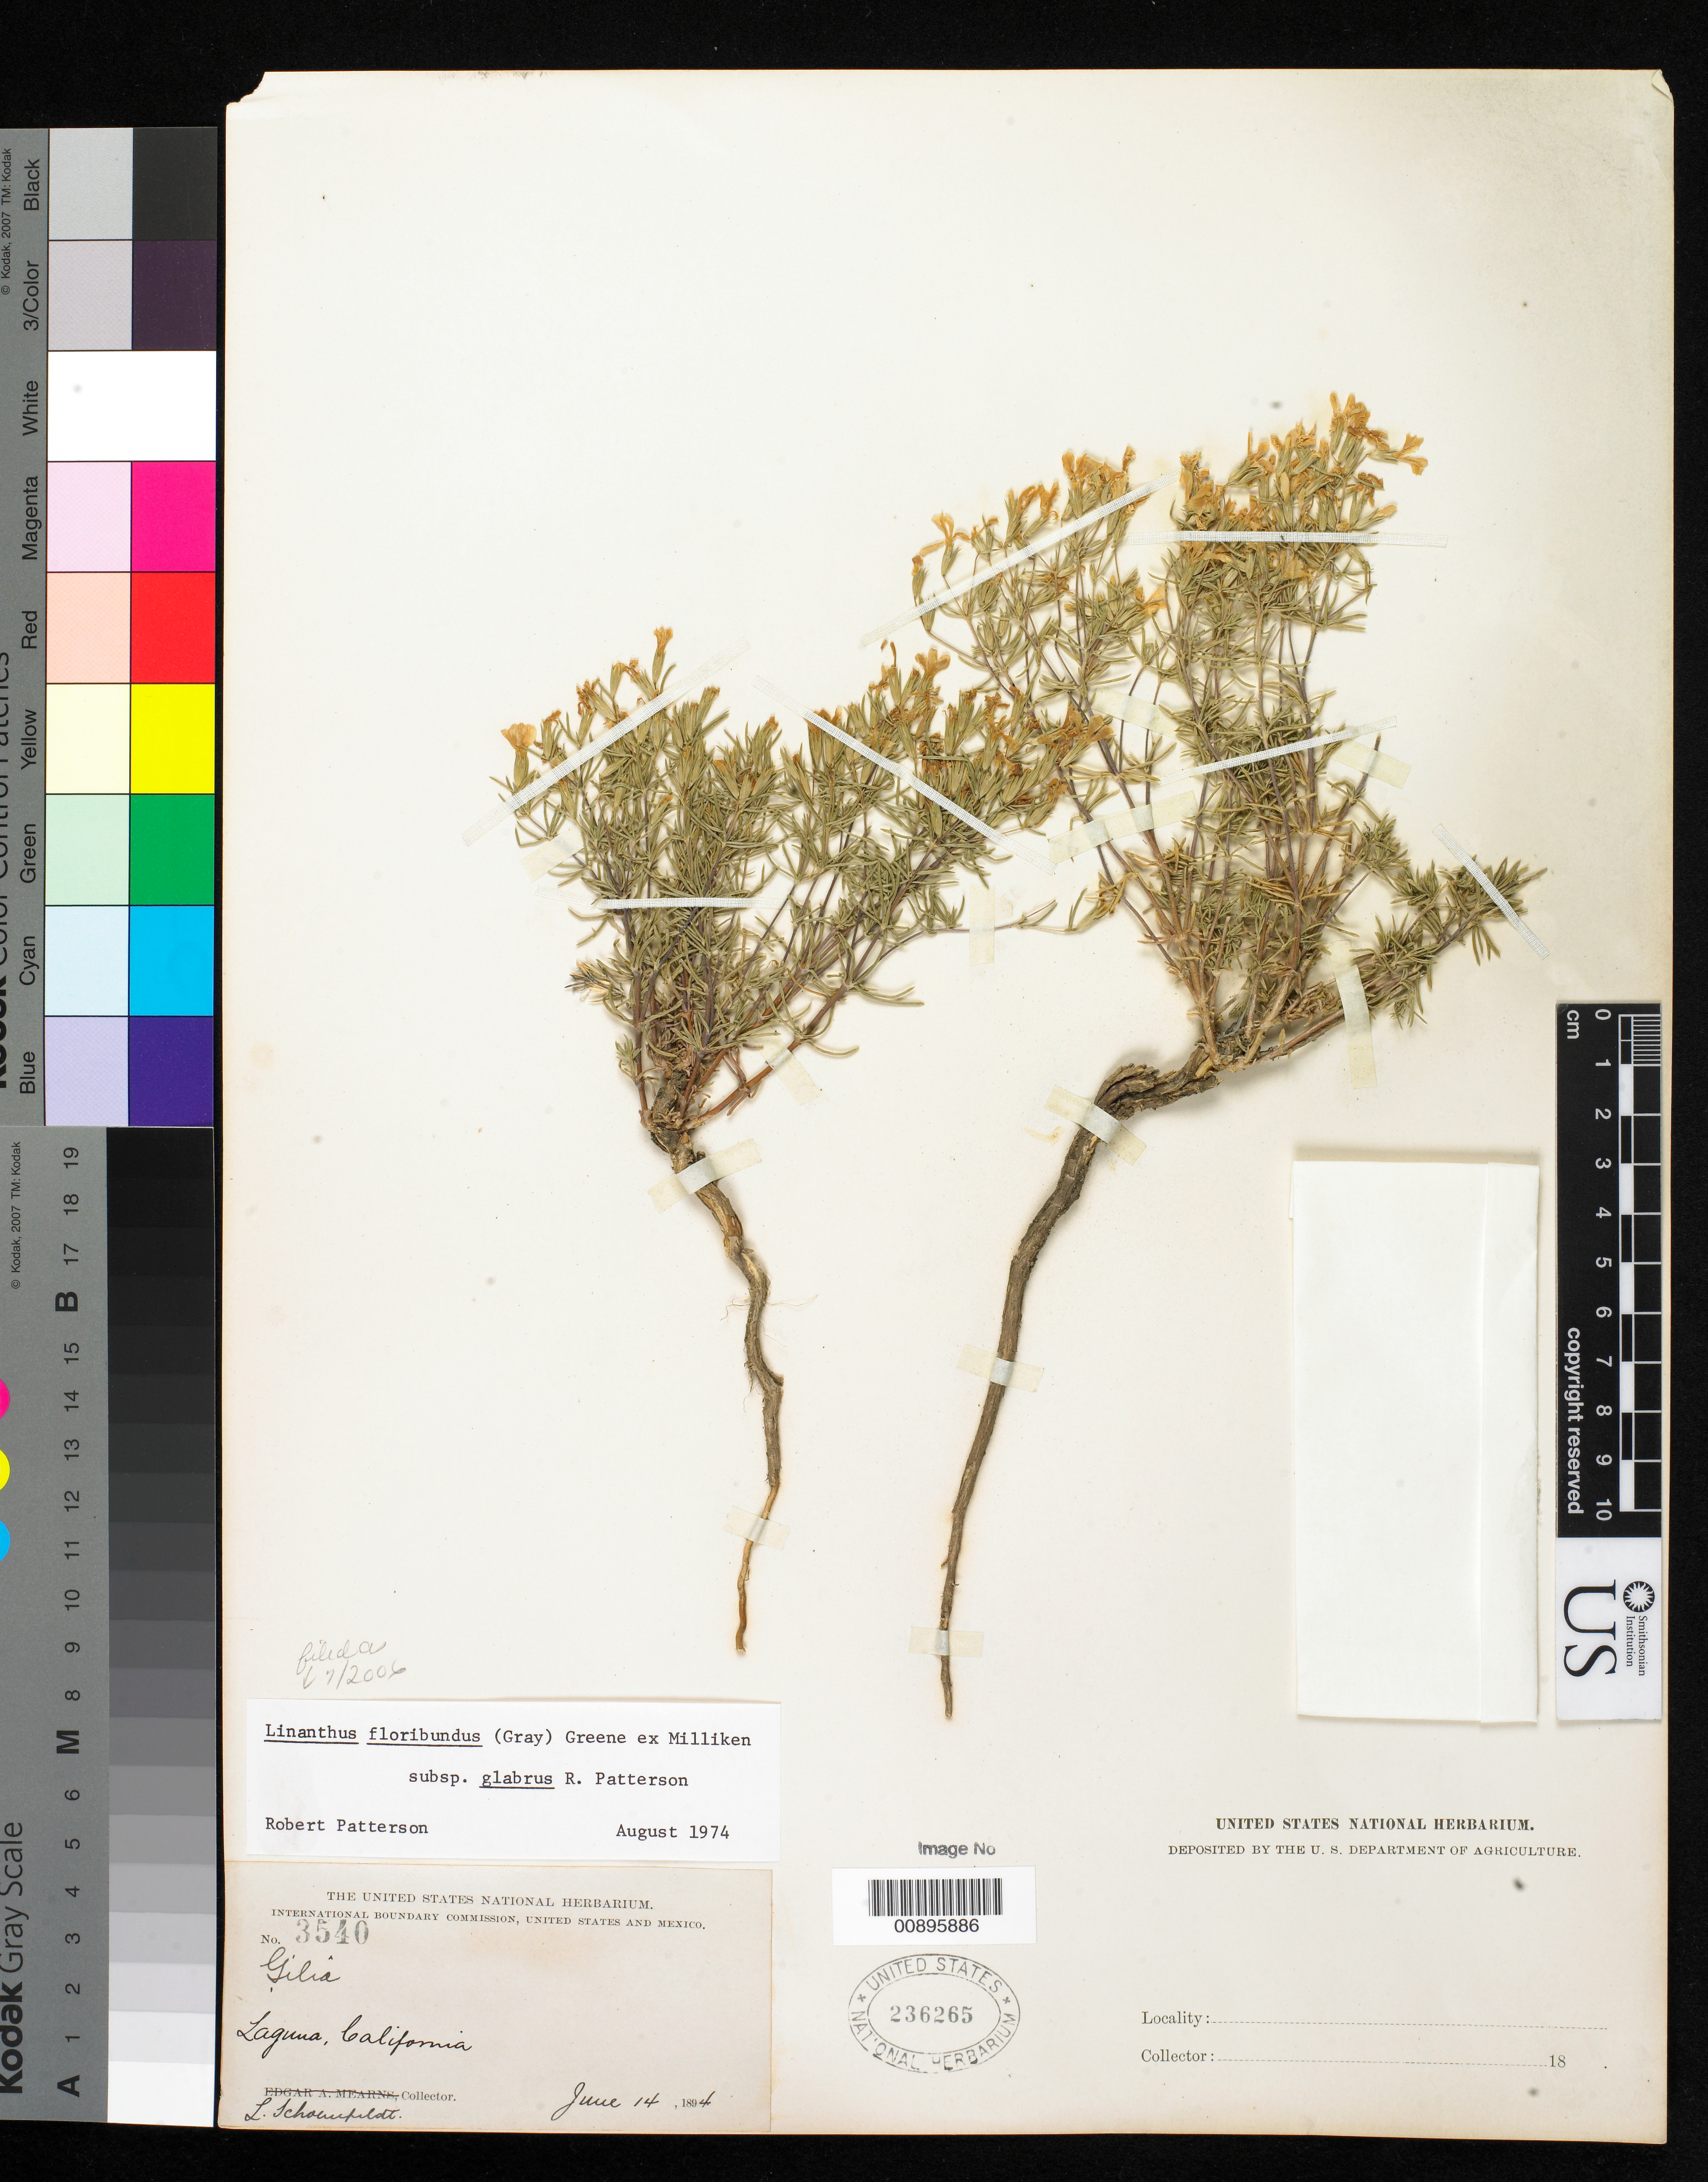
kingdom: Plantae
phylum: Tracheophyta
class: Magnoliopsida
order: Ericales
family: Polemoniaceae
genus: Leptosiphon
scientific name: Leptosiphon floribundus subsp. glaber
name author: (R. Patt.) J.M. Porter & L.A. Johnson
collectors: L. Schoenfeldt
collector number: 3540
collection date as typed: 14 Jun 1894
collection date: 1894-06-14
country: United States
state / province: California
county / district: Orange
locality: Laguna, California.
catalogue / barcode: US 236265